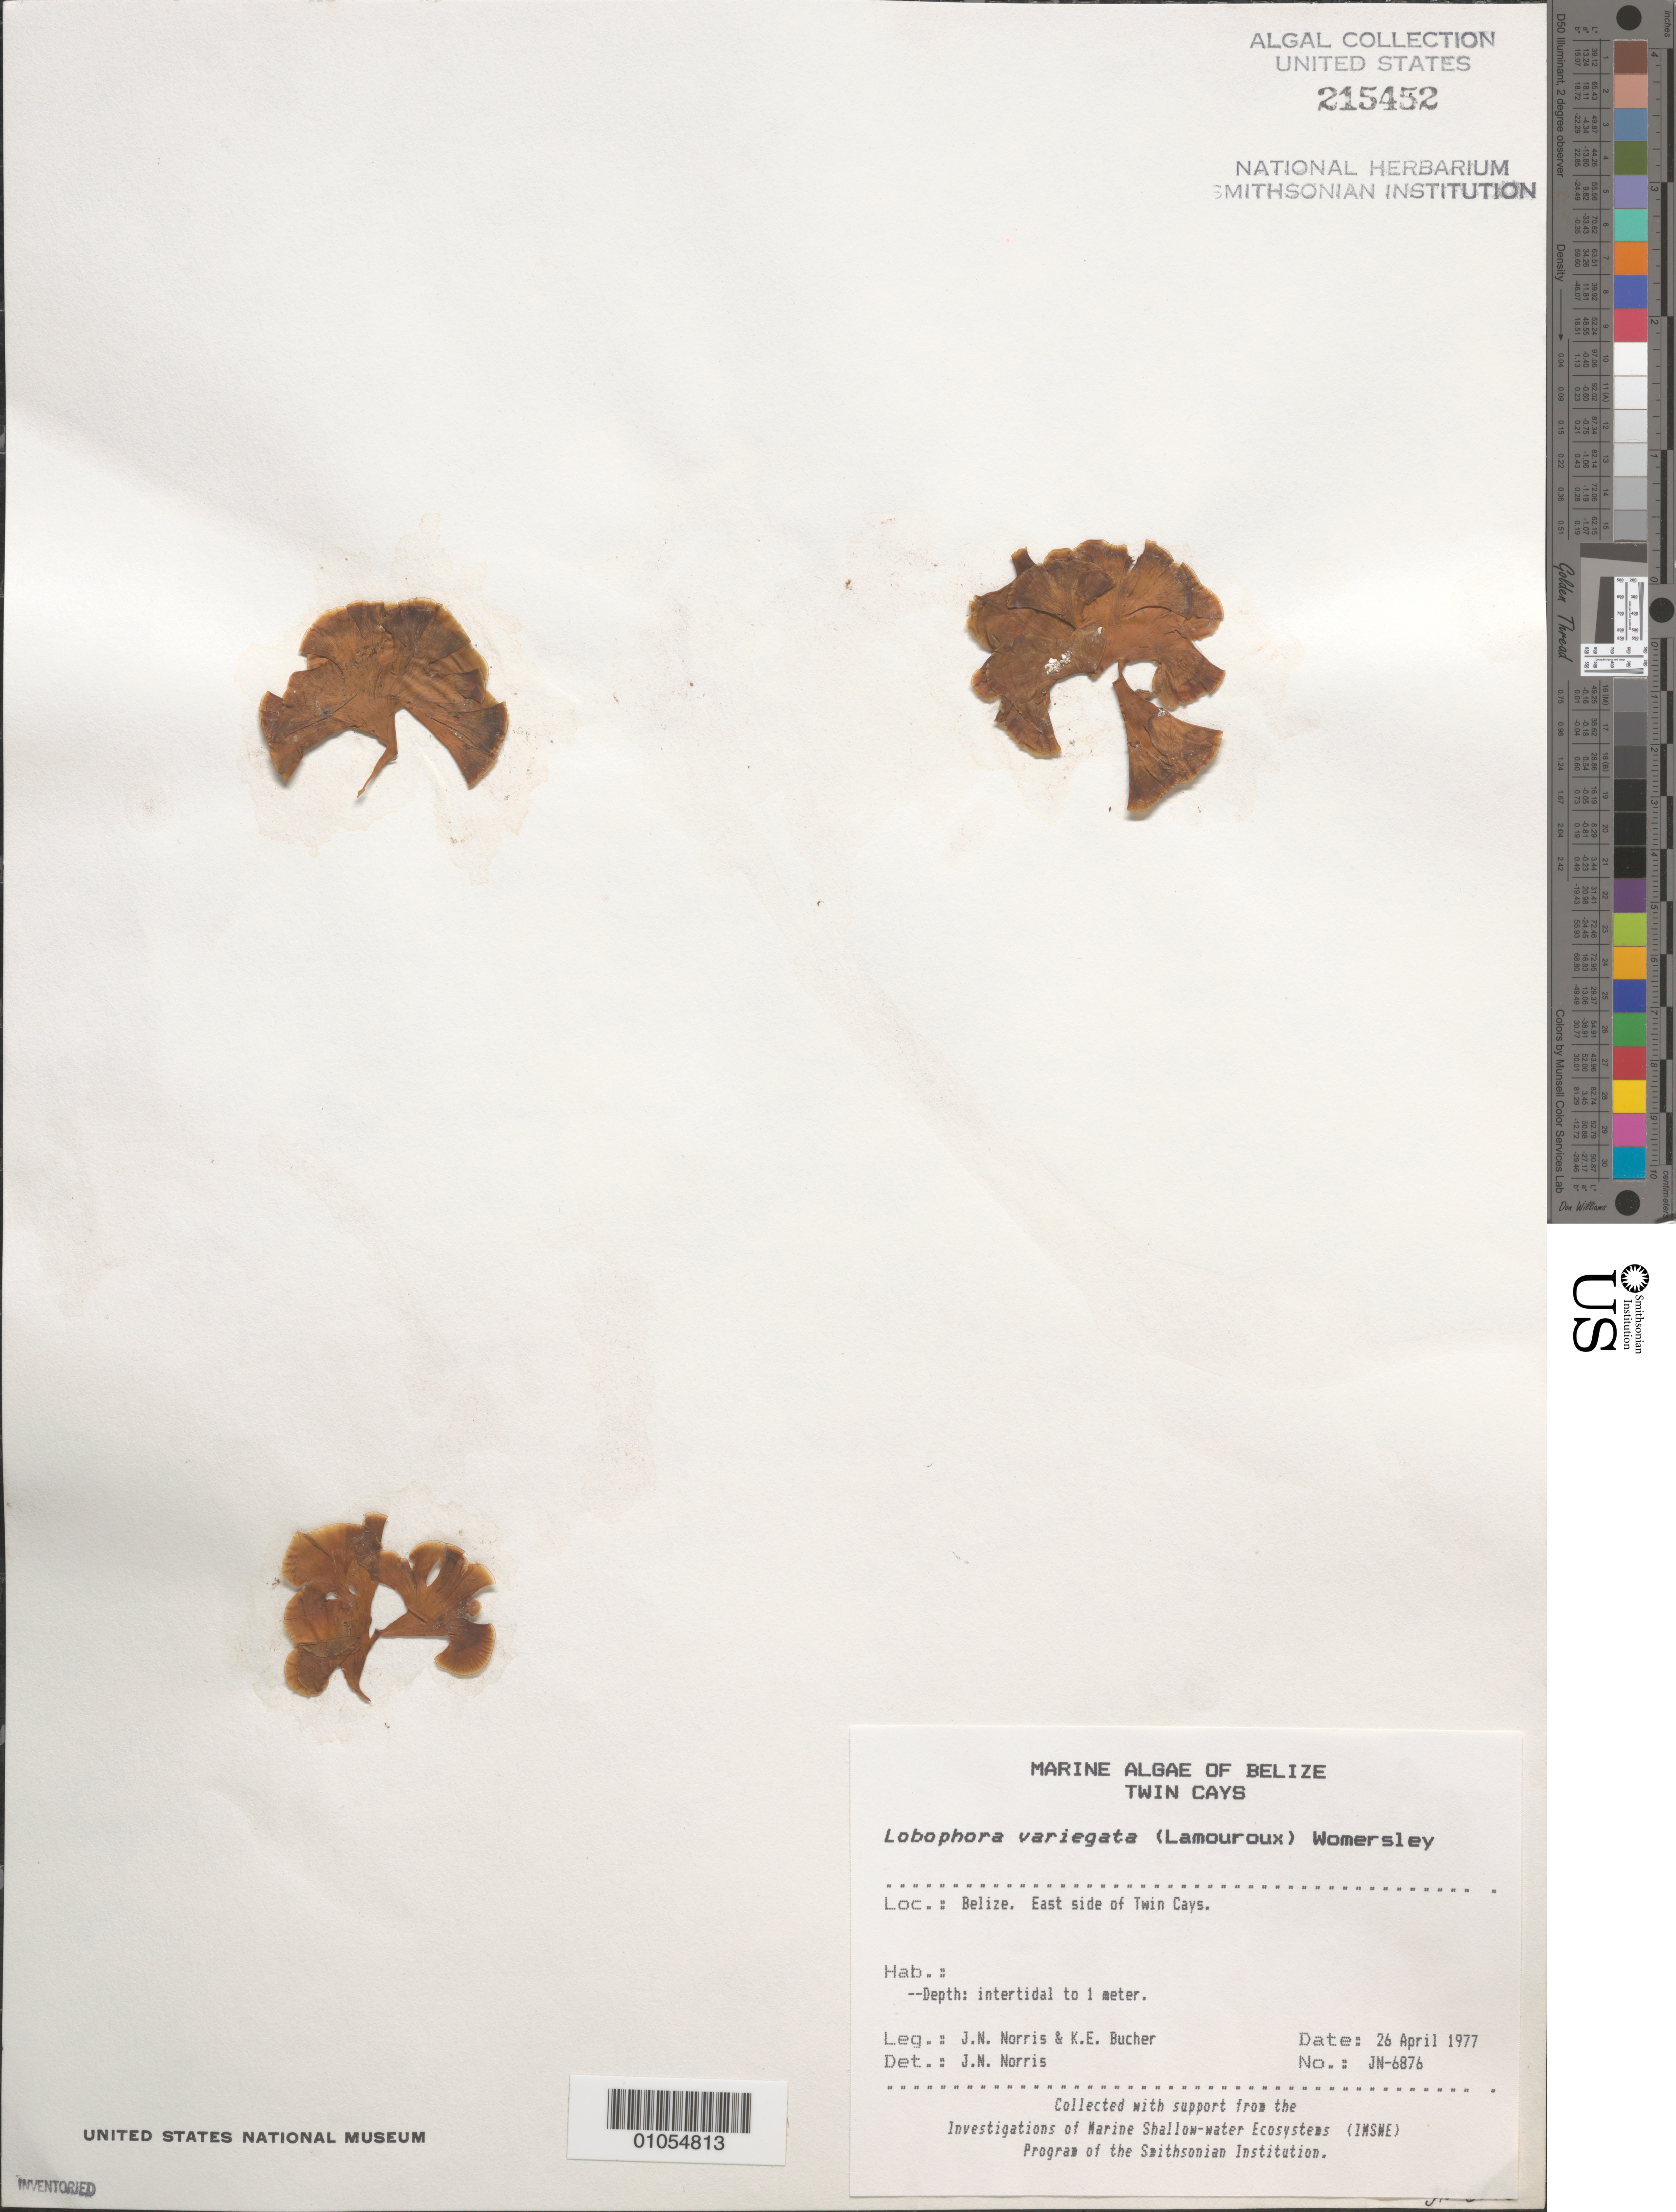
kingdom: Chromista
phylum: Ochrophyta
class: Phaeophyceae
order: Dictyotales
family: Dictyotaceae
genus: Lobophora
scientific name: Lobophora variegata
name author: (J.V.Lamouroux) Womersley & E.C. Oliveira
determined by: Norris, James N.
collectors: J. N. Norris & K. E. Bucher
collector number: JN-6876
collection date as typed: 26 Apr 1977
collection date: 1977-04-26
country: Belize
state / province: Stann Creek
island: Twin Cays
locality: East side of Twin Cays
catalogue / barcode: US 215452